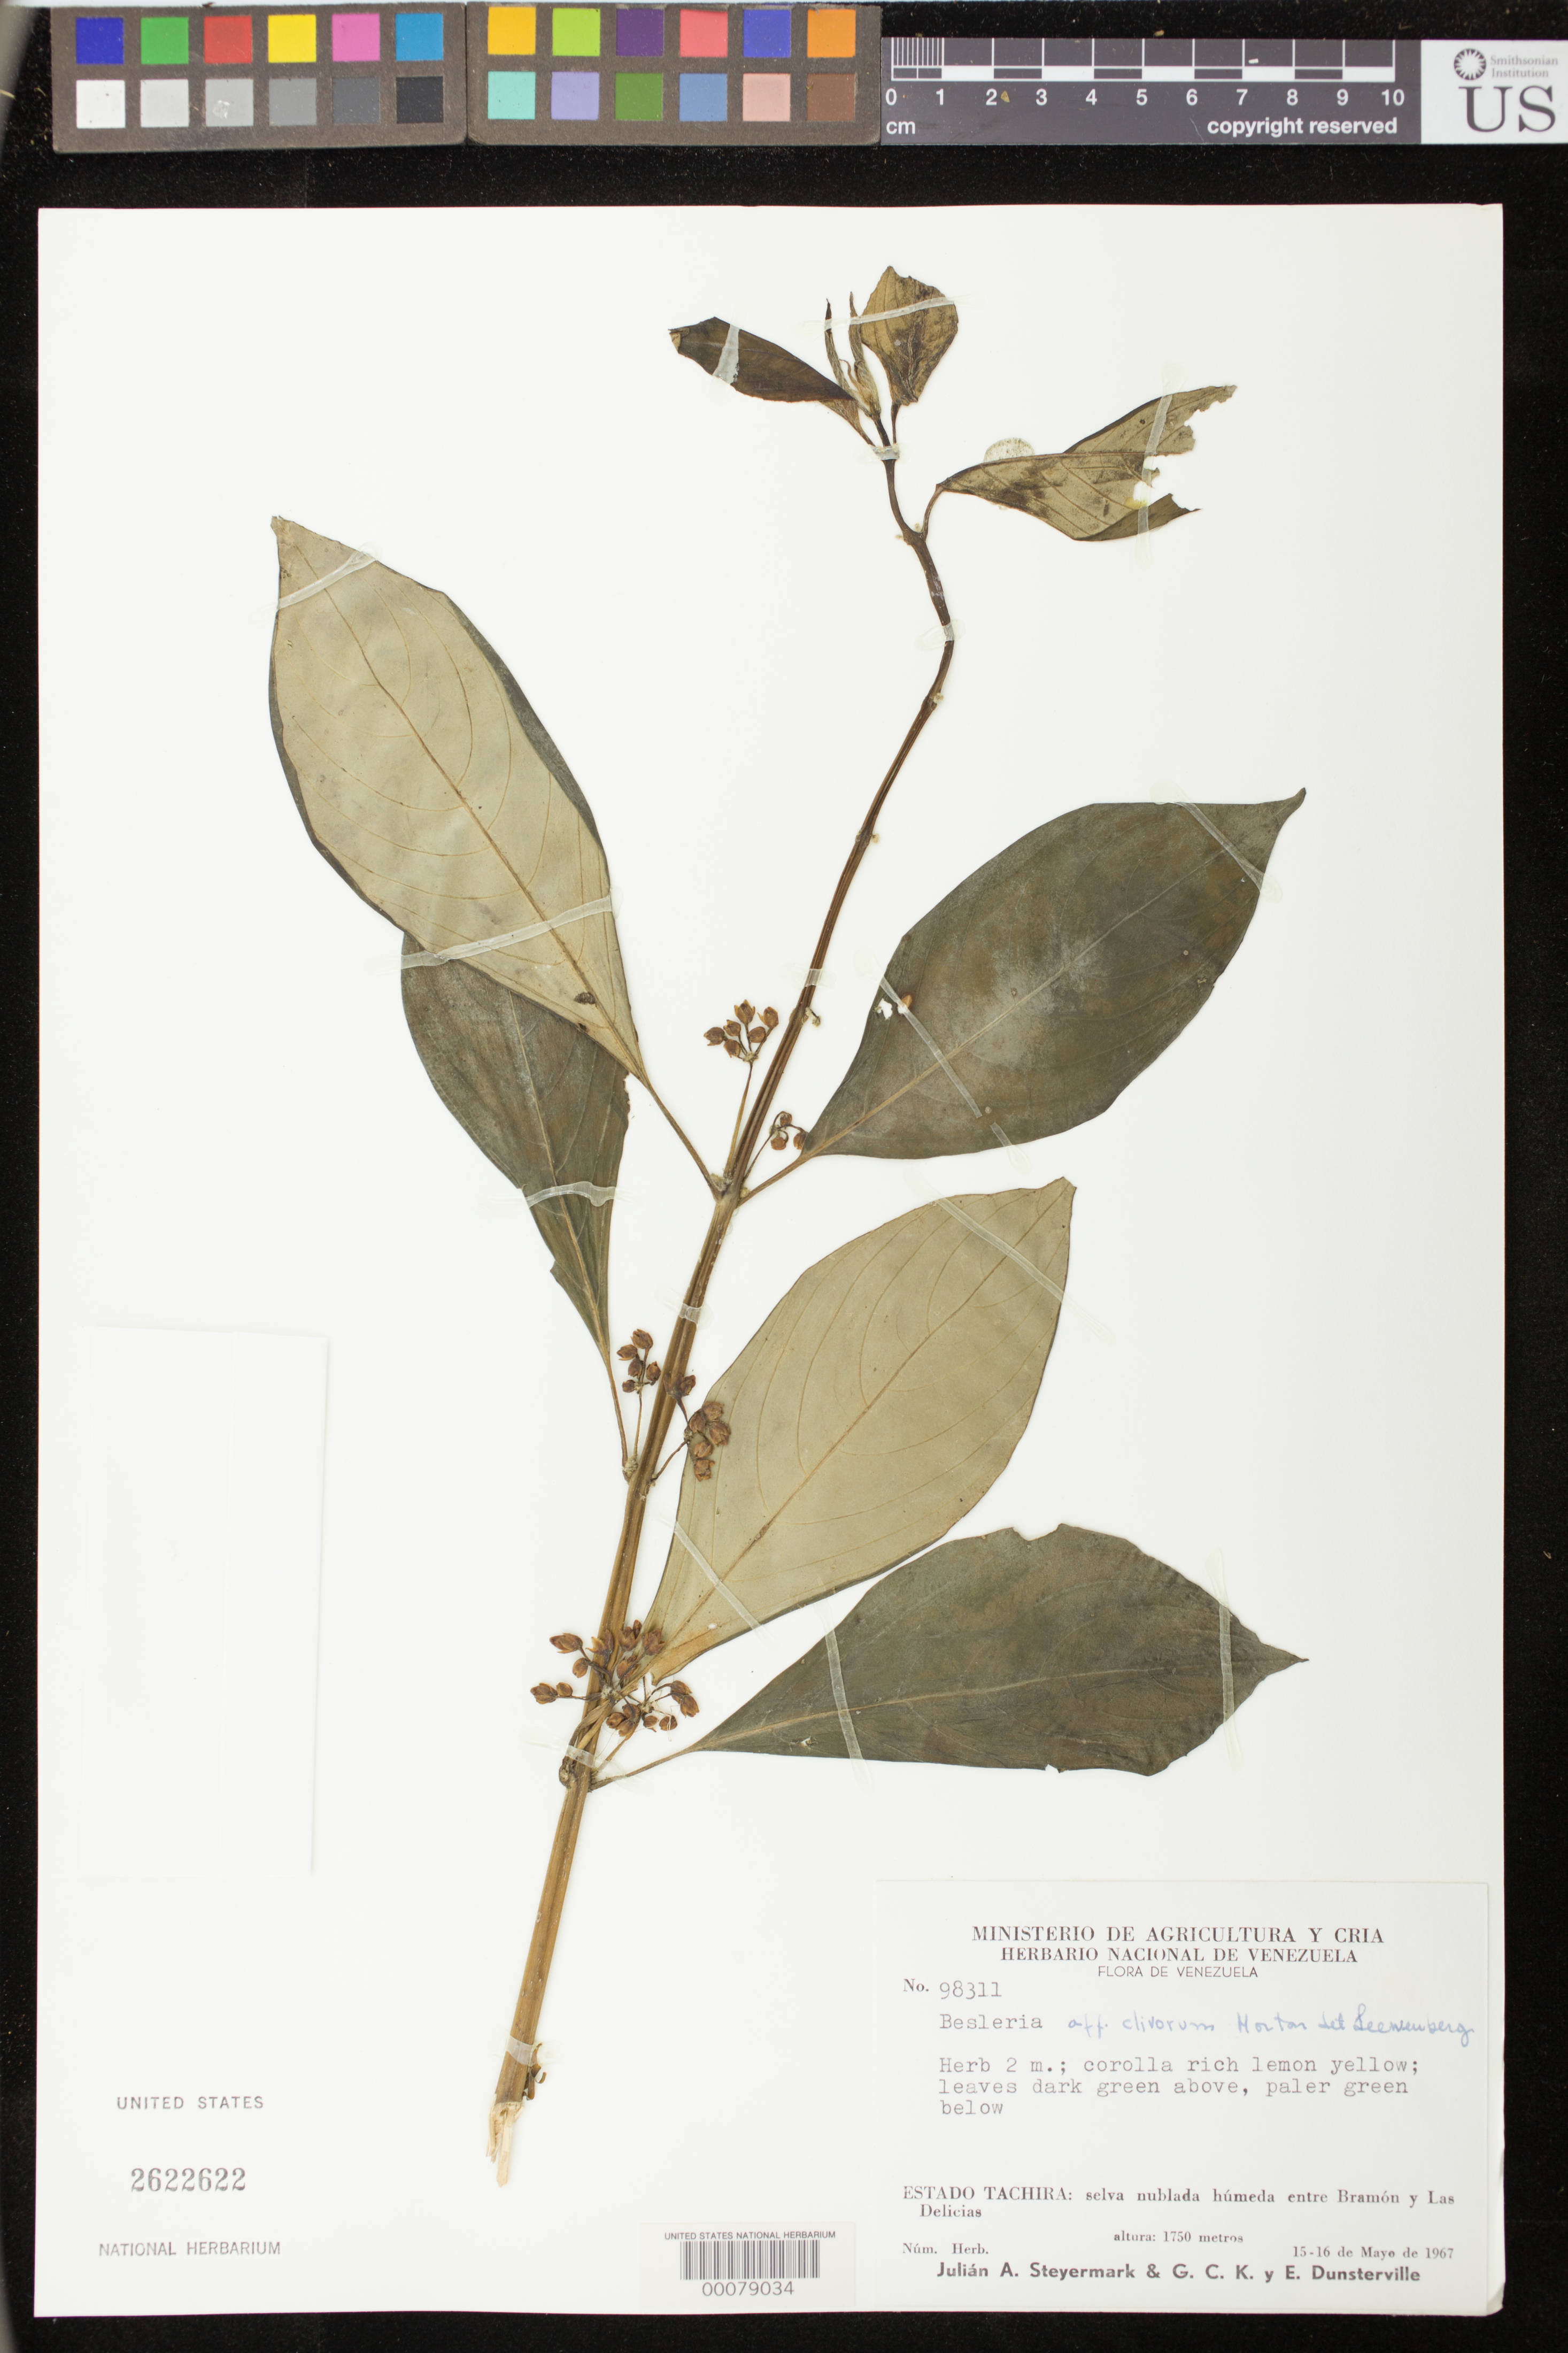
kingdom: Plantae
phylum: Tracheophyta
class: Magnoliopsida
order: Lamiales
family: Gesneriaceae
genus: Besleria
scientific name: Besleria clivorum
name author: C.V. Morton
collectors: J. Steyermark, G. C. K. Dunsterville & E. Dunsterville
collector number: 98311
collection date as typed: May 1967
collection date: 1967-05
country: Venezuela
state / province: Táchira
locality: Between Bramon and Las Delicias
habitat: Humid cloud forest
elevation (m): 1750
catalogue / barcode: US 2622622